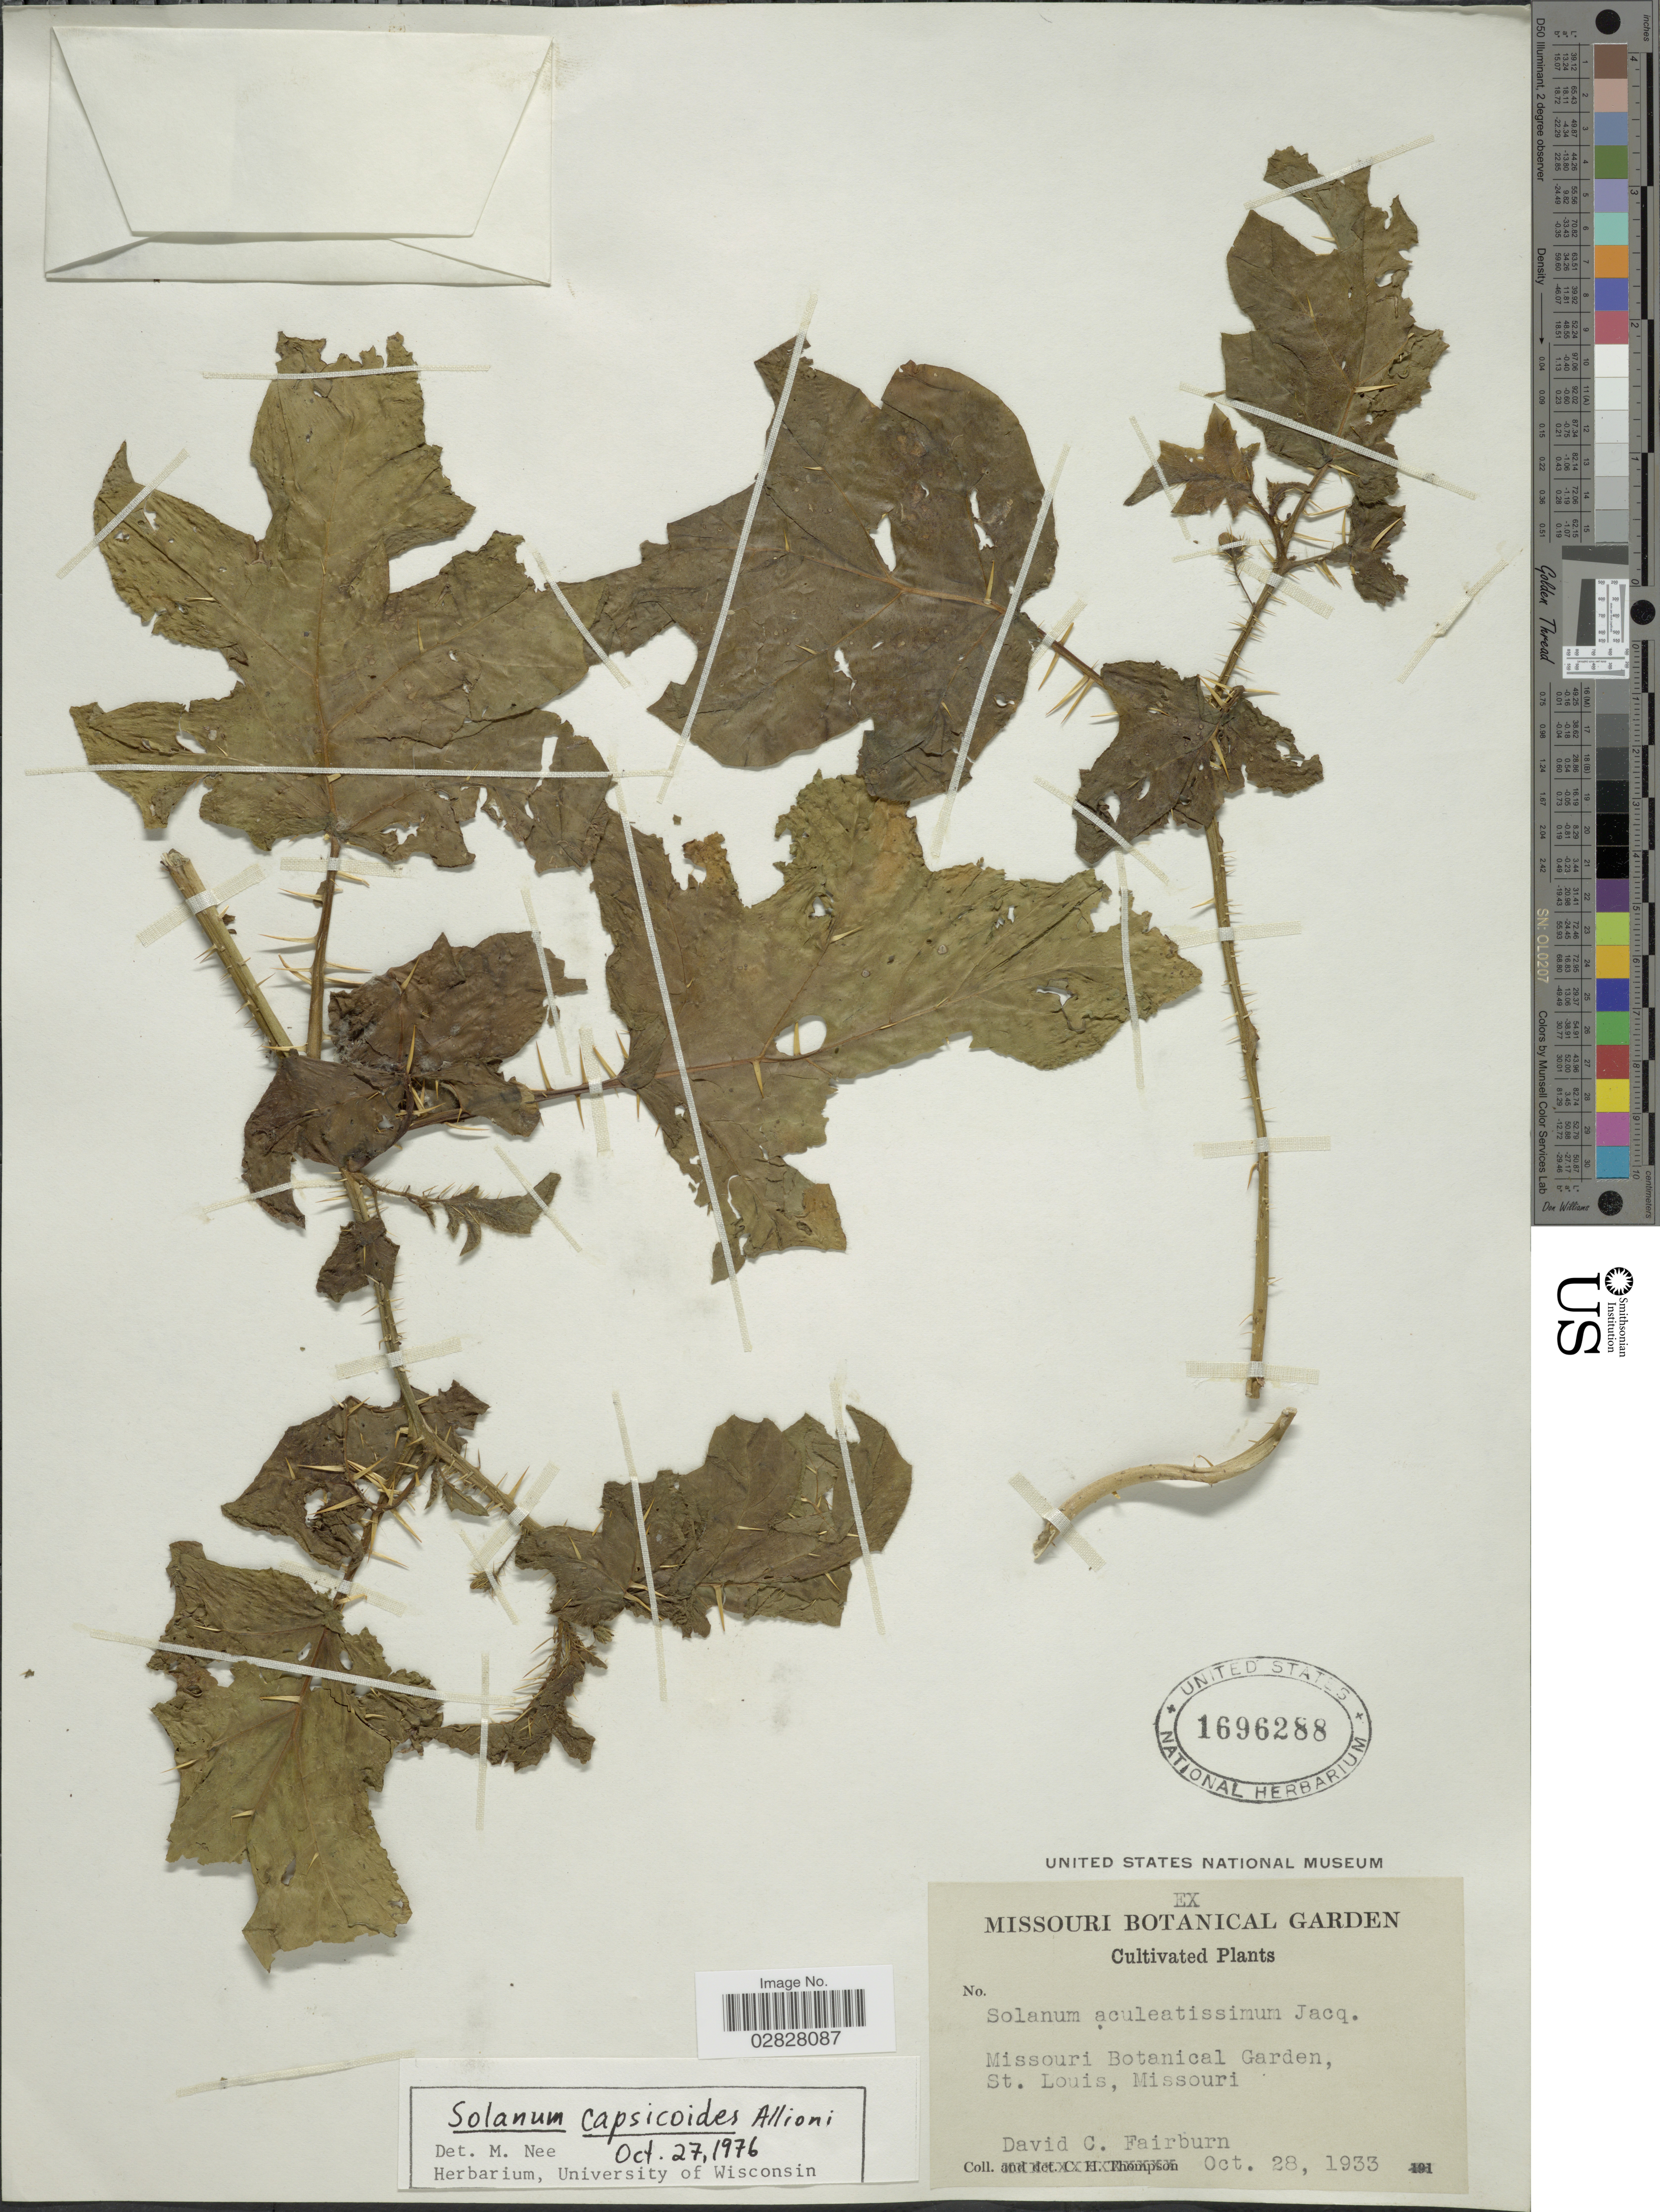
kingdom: Plantae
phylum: Tracheophyta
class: Magnoliopsida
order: Solanales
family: Solanaceae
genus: Solanum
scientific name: Solanum capsicoides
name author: All.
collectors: D. Fairburn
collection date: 1933-10-28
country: United States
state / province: Missouri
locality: Missouri Botanical Garden, St. Louis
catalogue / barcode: US 1696288